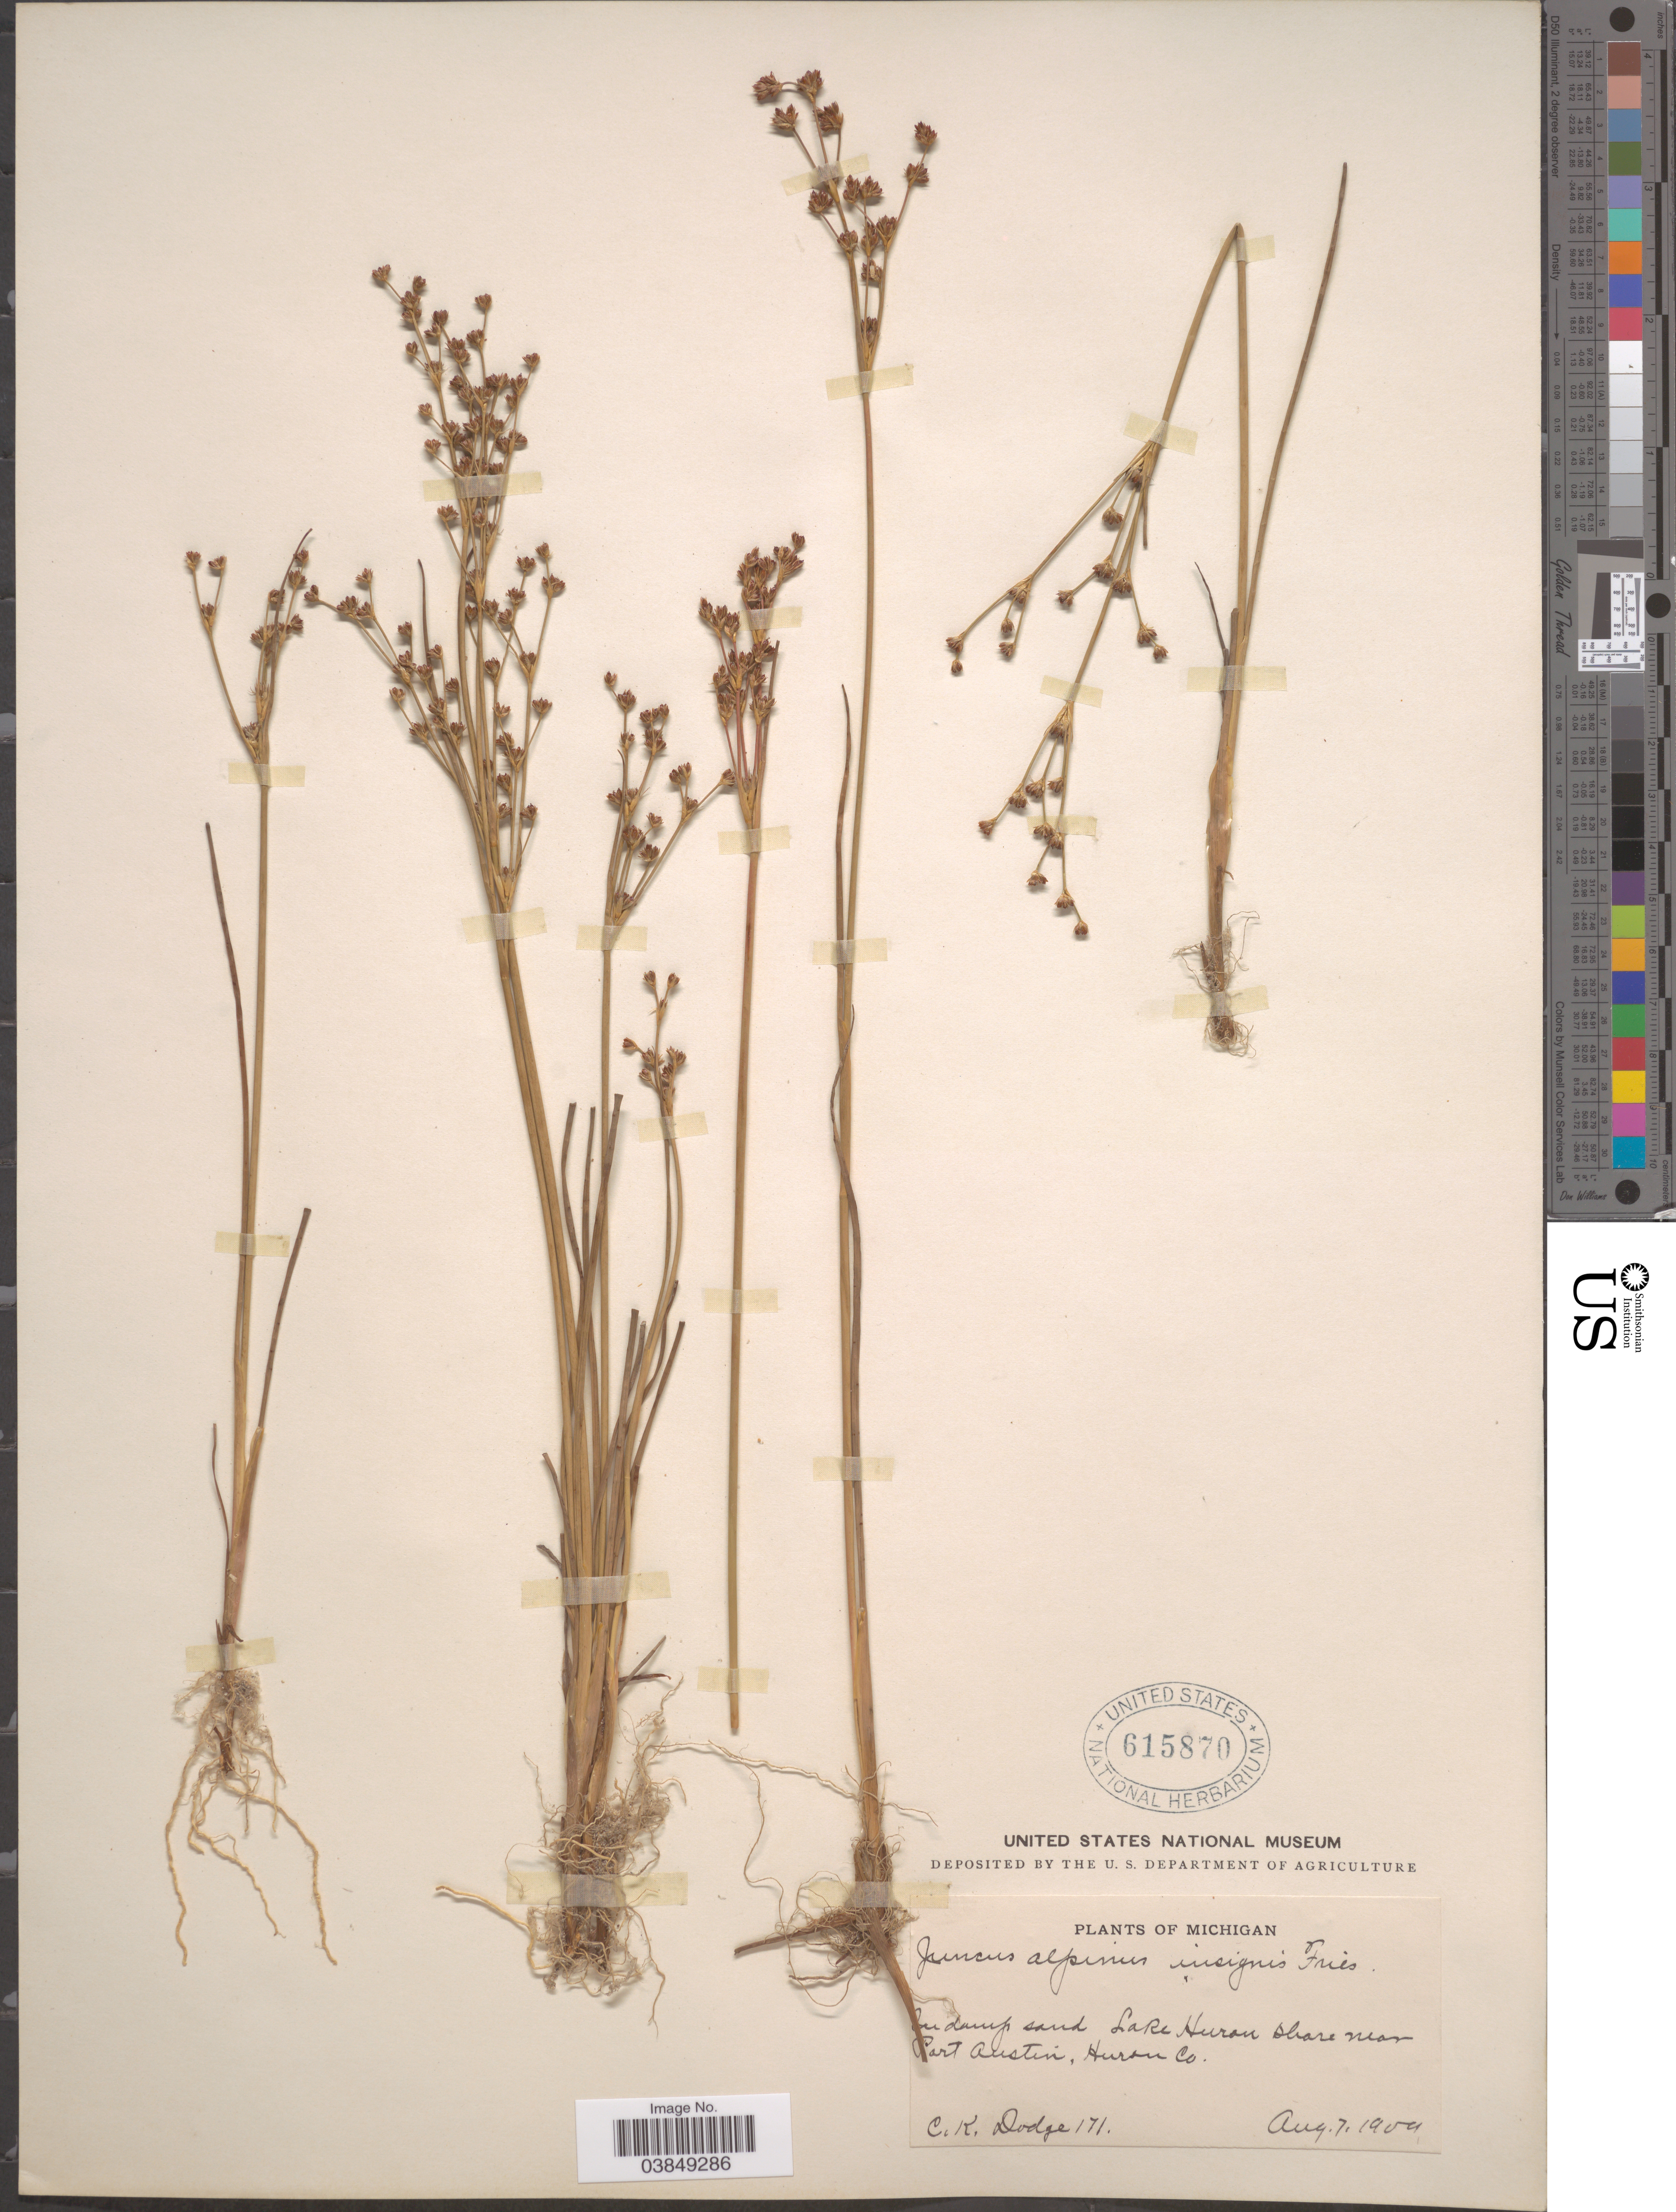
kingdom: Plantae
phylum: Tracheophyta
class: Liliopsida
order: Poales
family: Juncaceae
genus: Juncus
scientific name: Juncus richardsonianus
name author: Schult. & Schult. f.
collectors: C. Dodge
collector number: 171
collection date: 1909-08-07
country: United States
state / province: Michigan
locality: In damp sand Lake Huron shore near Port Austin, Huron Co.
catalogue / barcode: US 615870